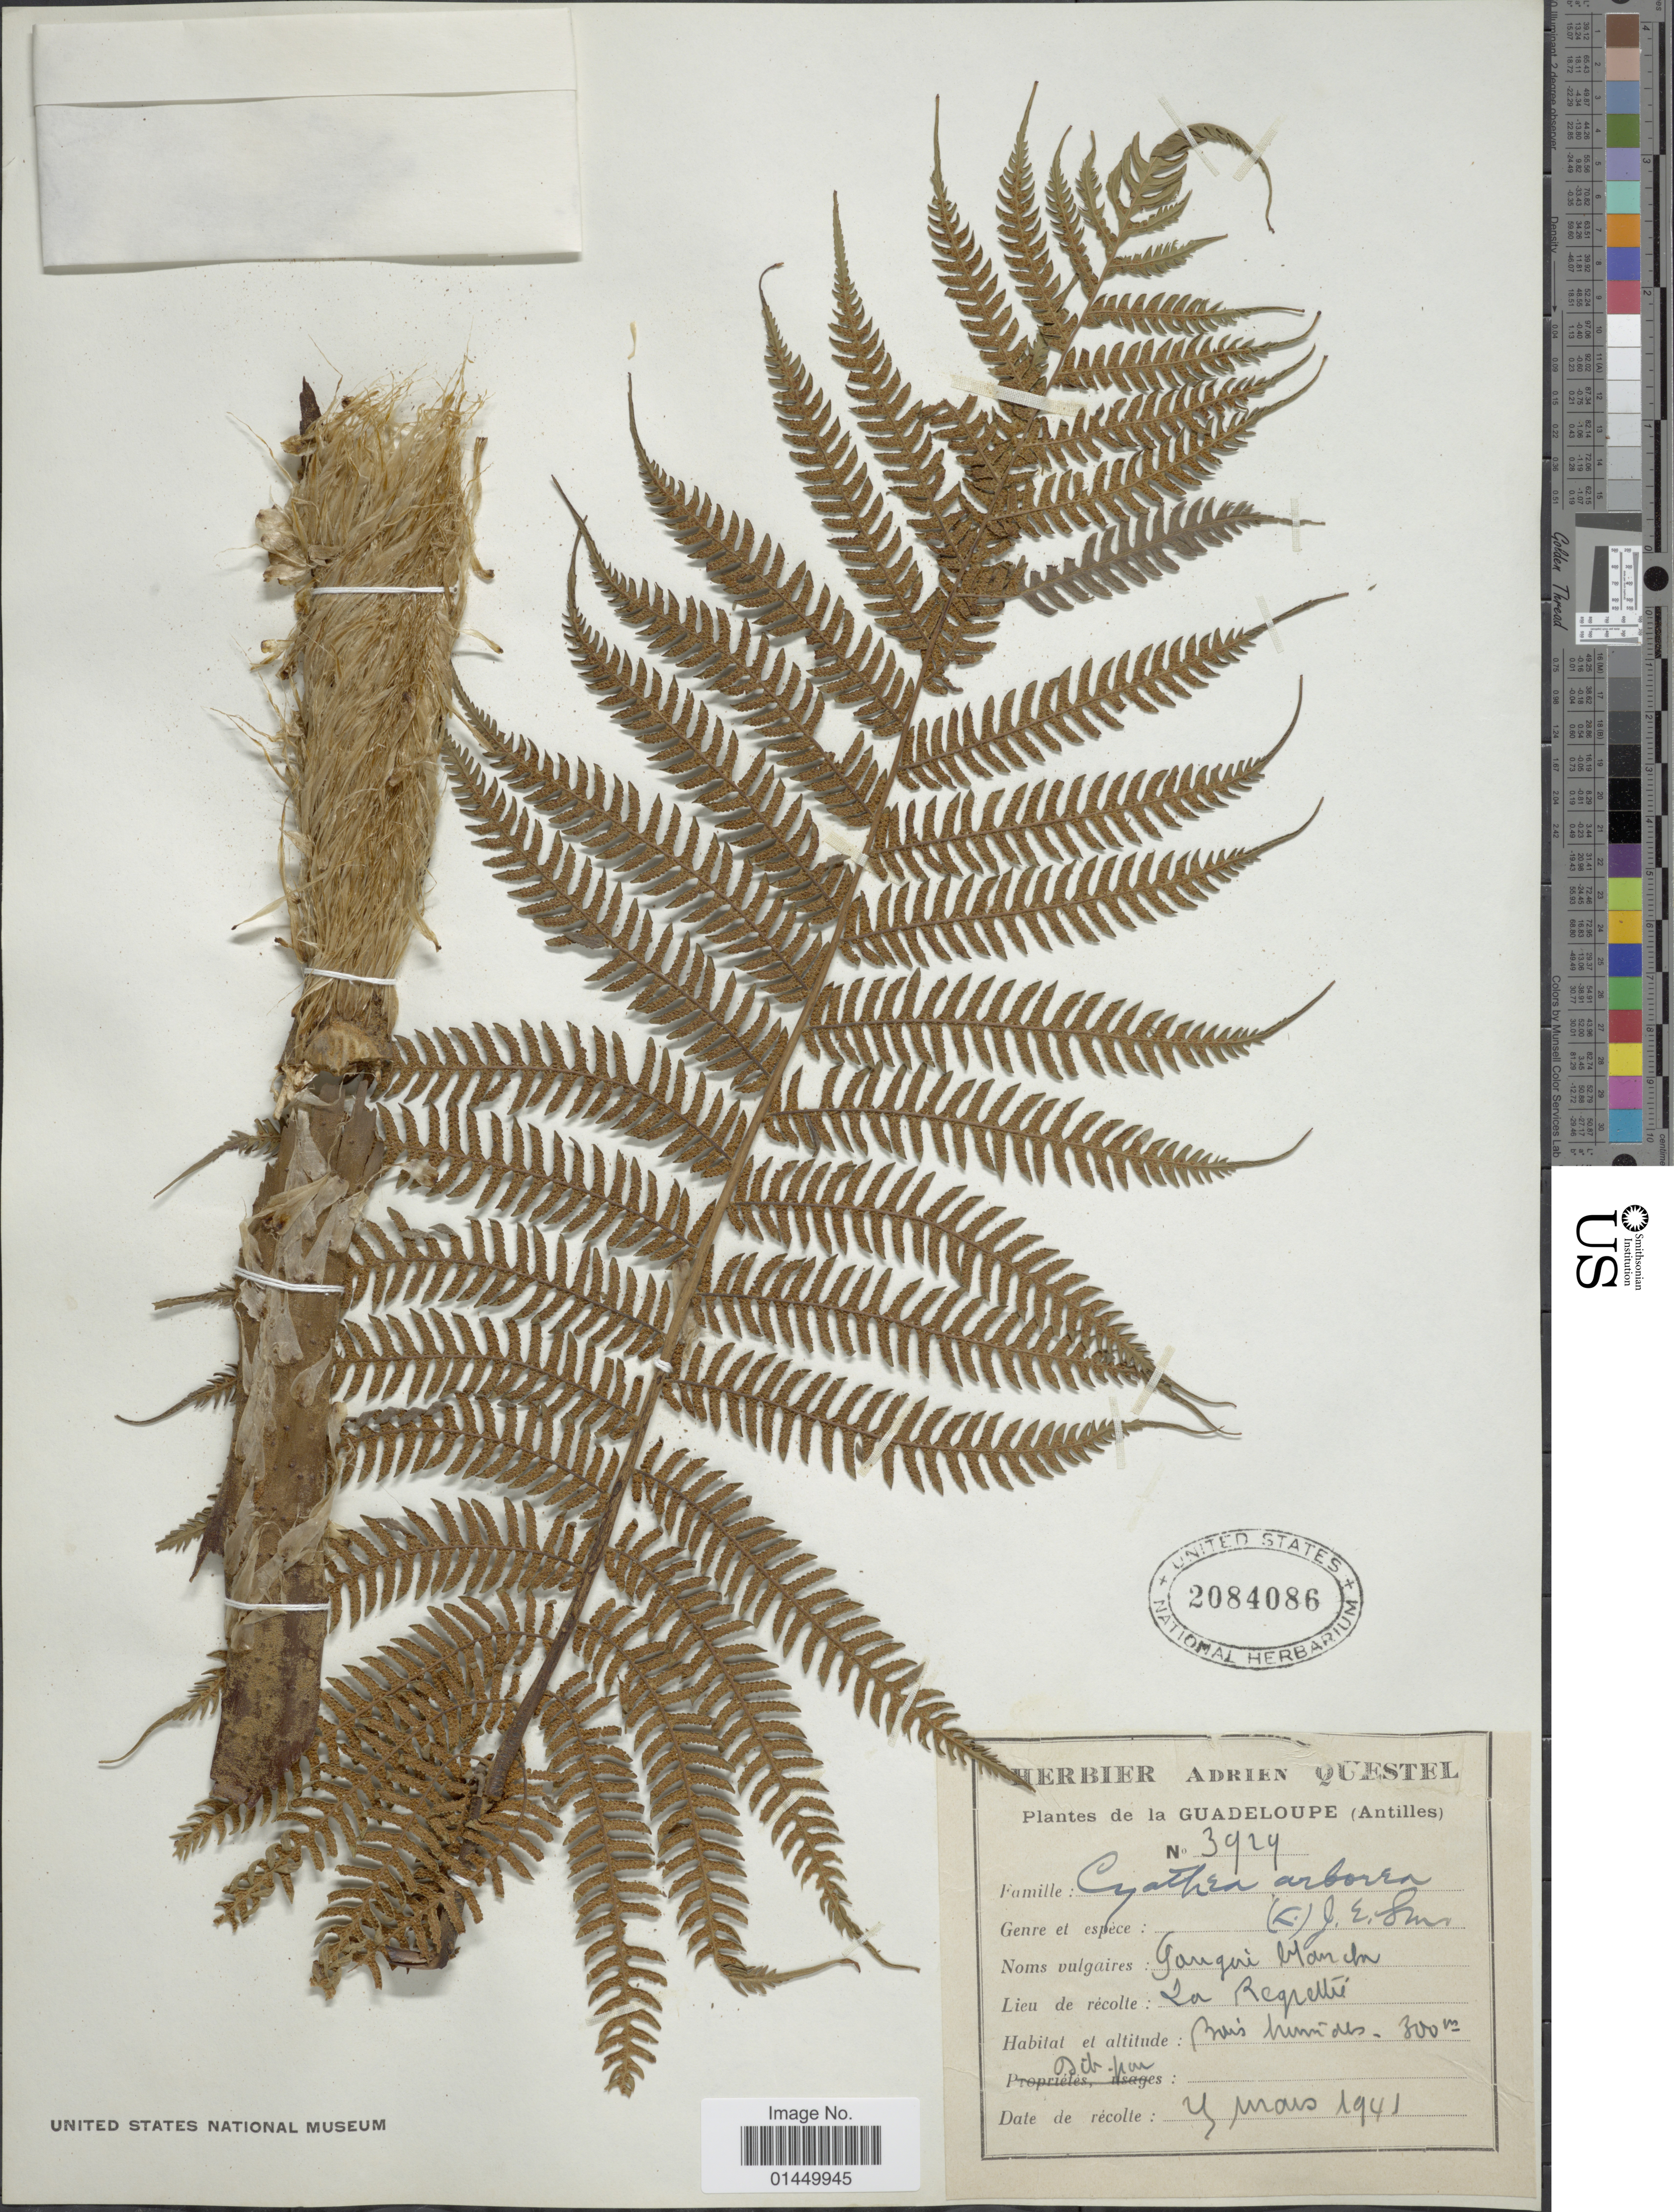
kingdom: Plantae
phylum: Tracheophyta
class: Polypodiopsida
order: Cyatheales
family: Cyatheaceae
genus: Cyathea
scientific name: Cyathea arborea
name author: (L.) Sm.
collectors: ex herb. A. Questal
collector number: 3924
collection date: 1941-03-04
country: Guadeloupe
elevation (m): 300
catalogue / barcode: US 2084086